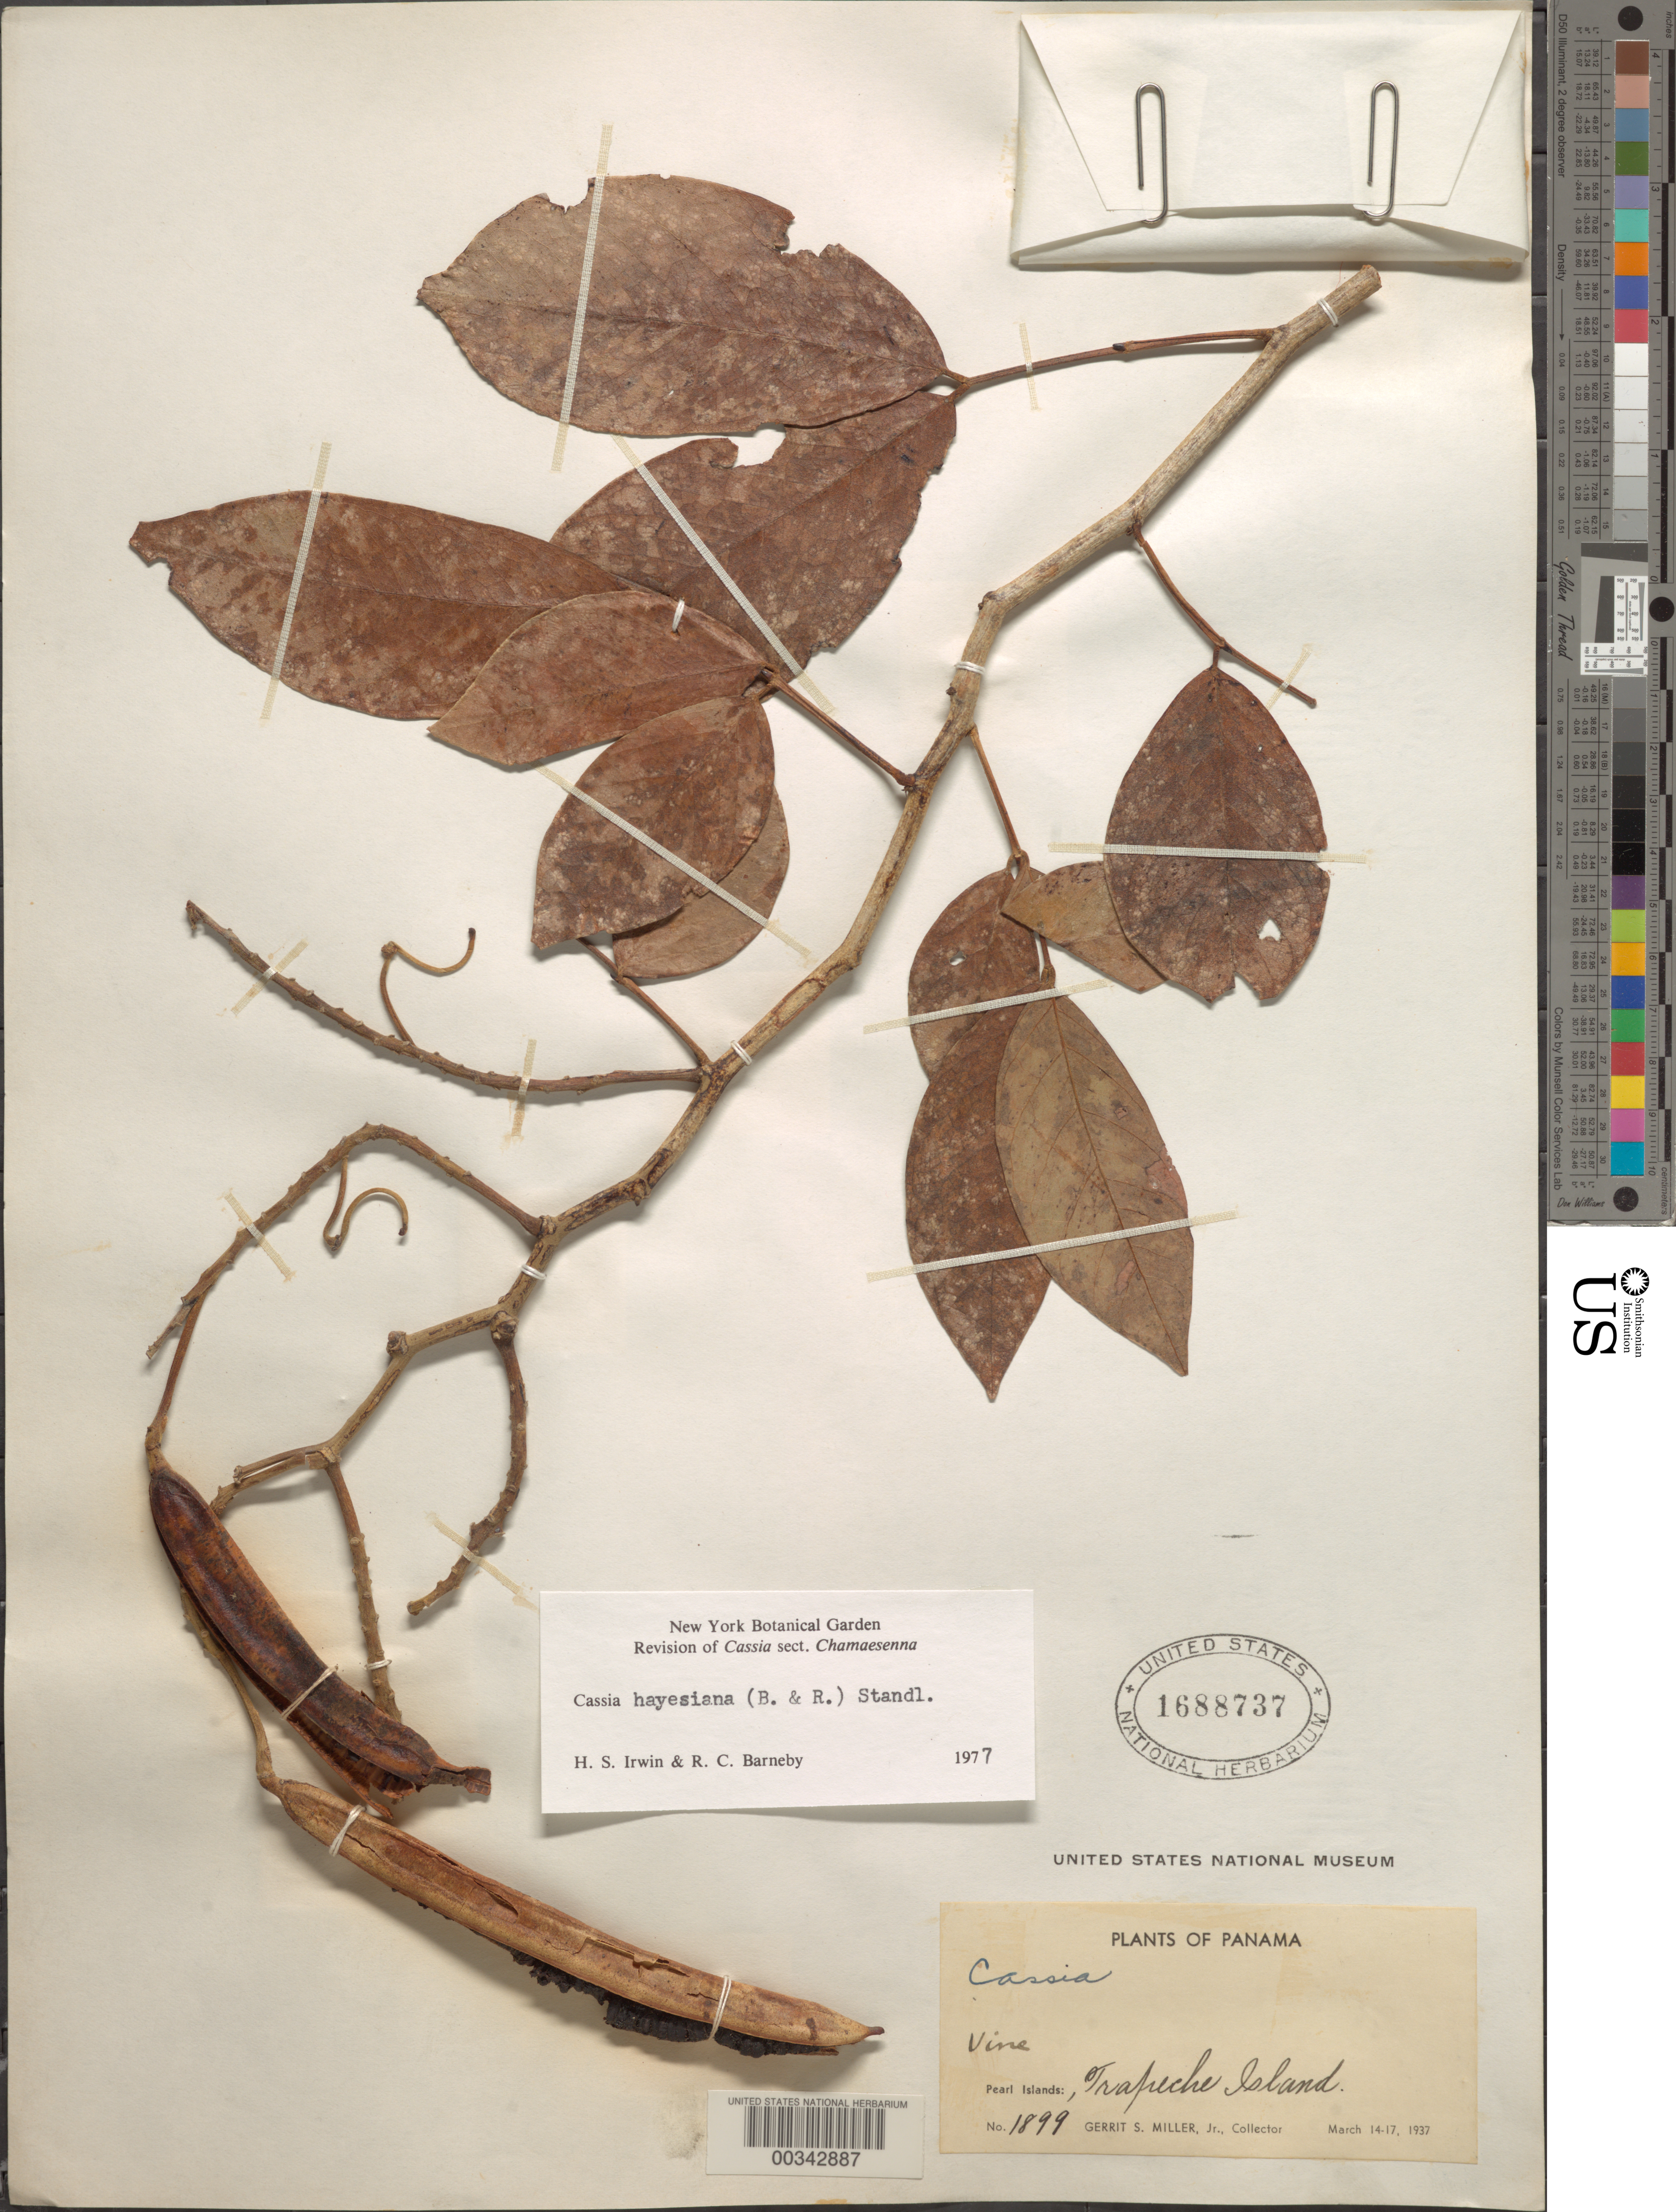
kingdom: Plantae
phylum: Tracheophyta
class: Magnoliopsida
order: Fabales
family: Fabaceae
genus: Senna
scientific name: Senna hayesiana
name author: (Britton & Rose) H.S. Irwin & Barneby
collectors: G. S. Miller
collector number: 1899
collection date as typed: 14 Mar 1937 to 17 Mar 1937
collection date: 1937-03-14/1937-03-17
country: Panama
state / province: Panamá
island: Trapiche Island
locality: Pearl Islands, trafreche i. [= trapiche i.] [Perlas Is.]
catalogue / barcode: US 1688737